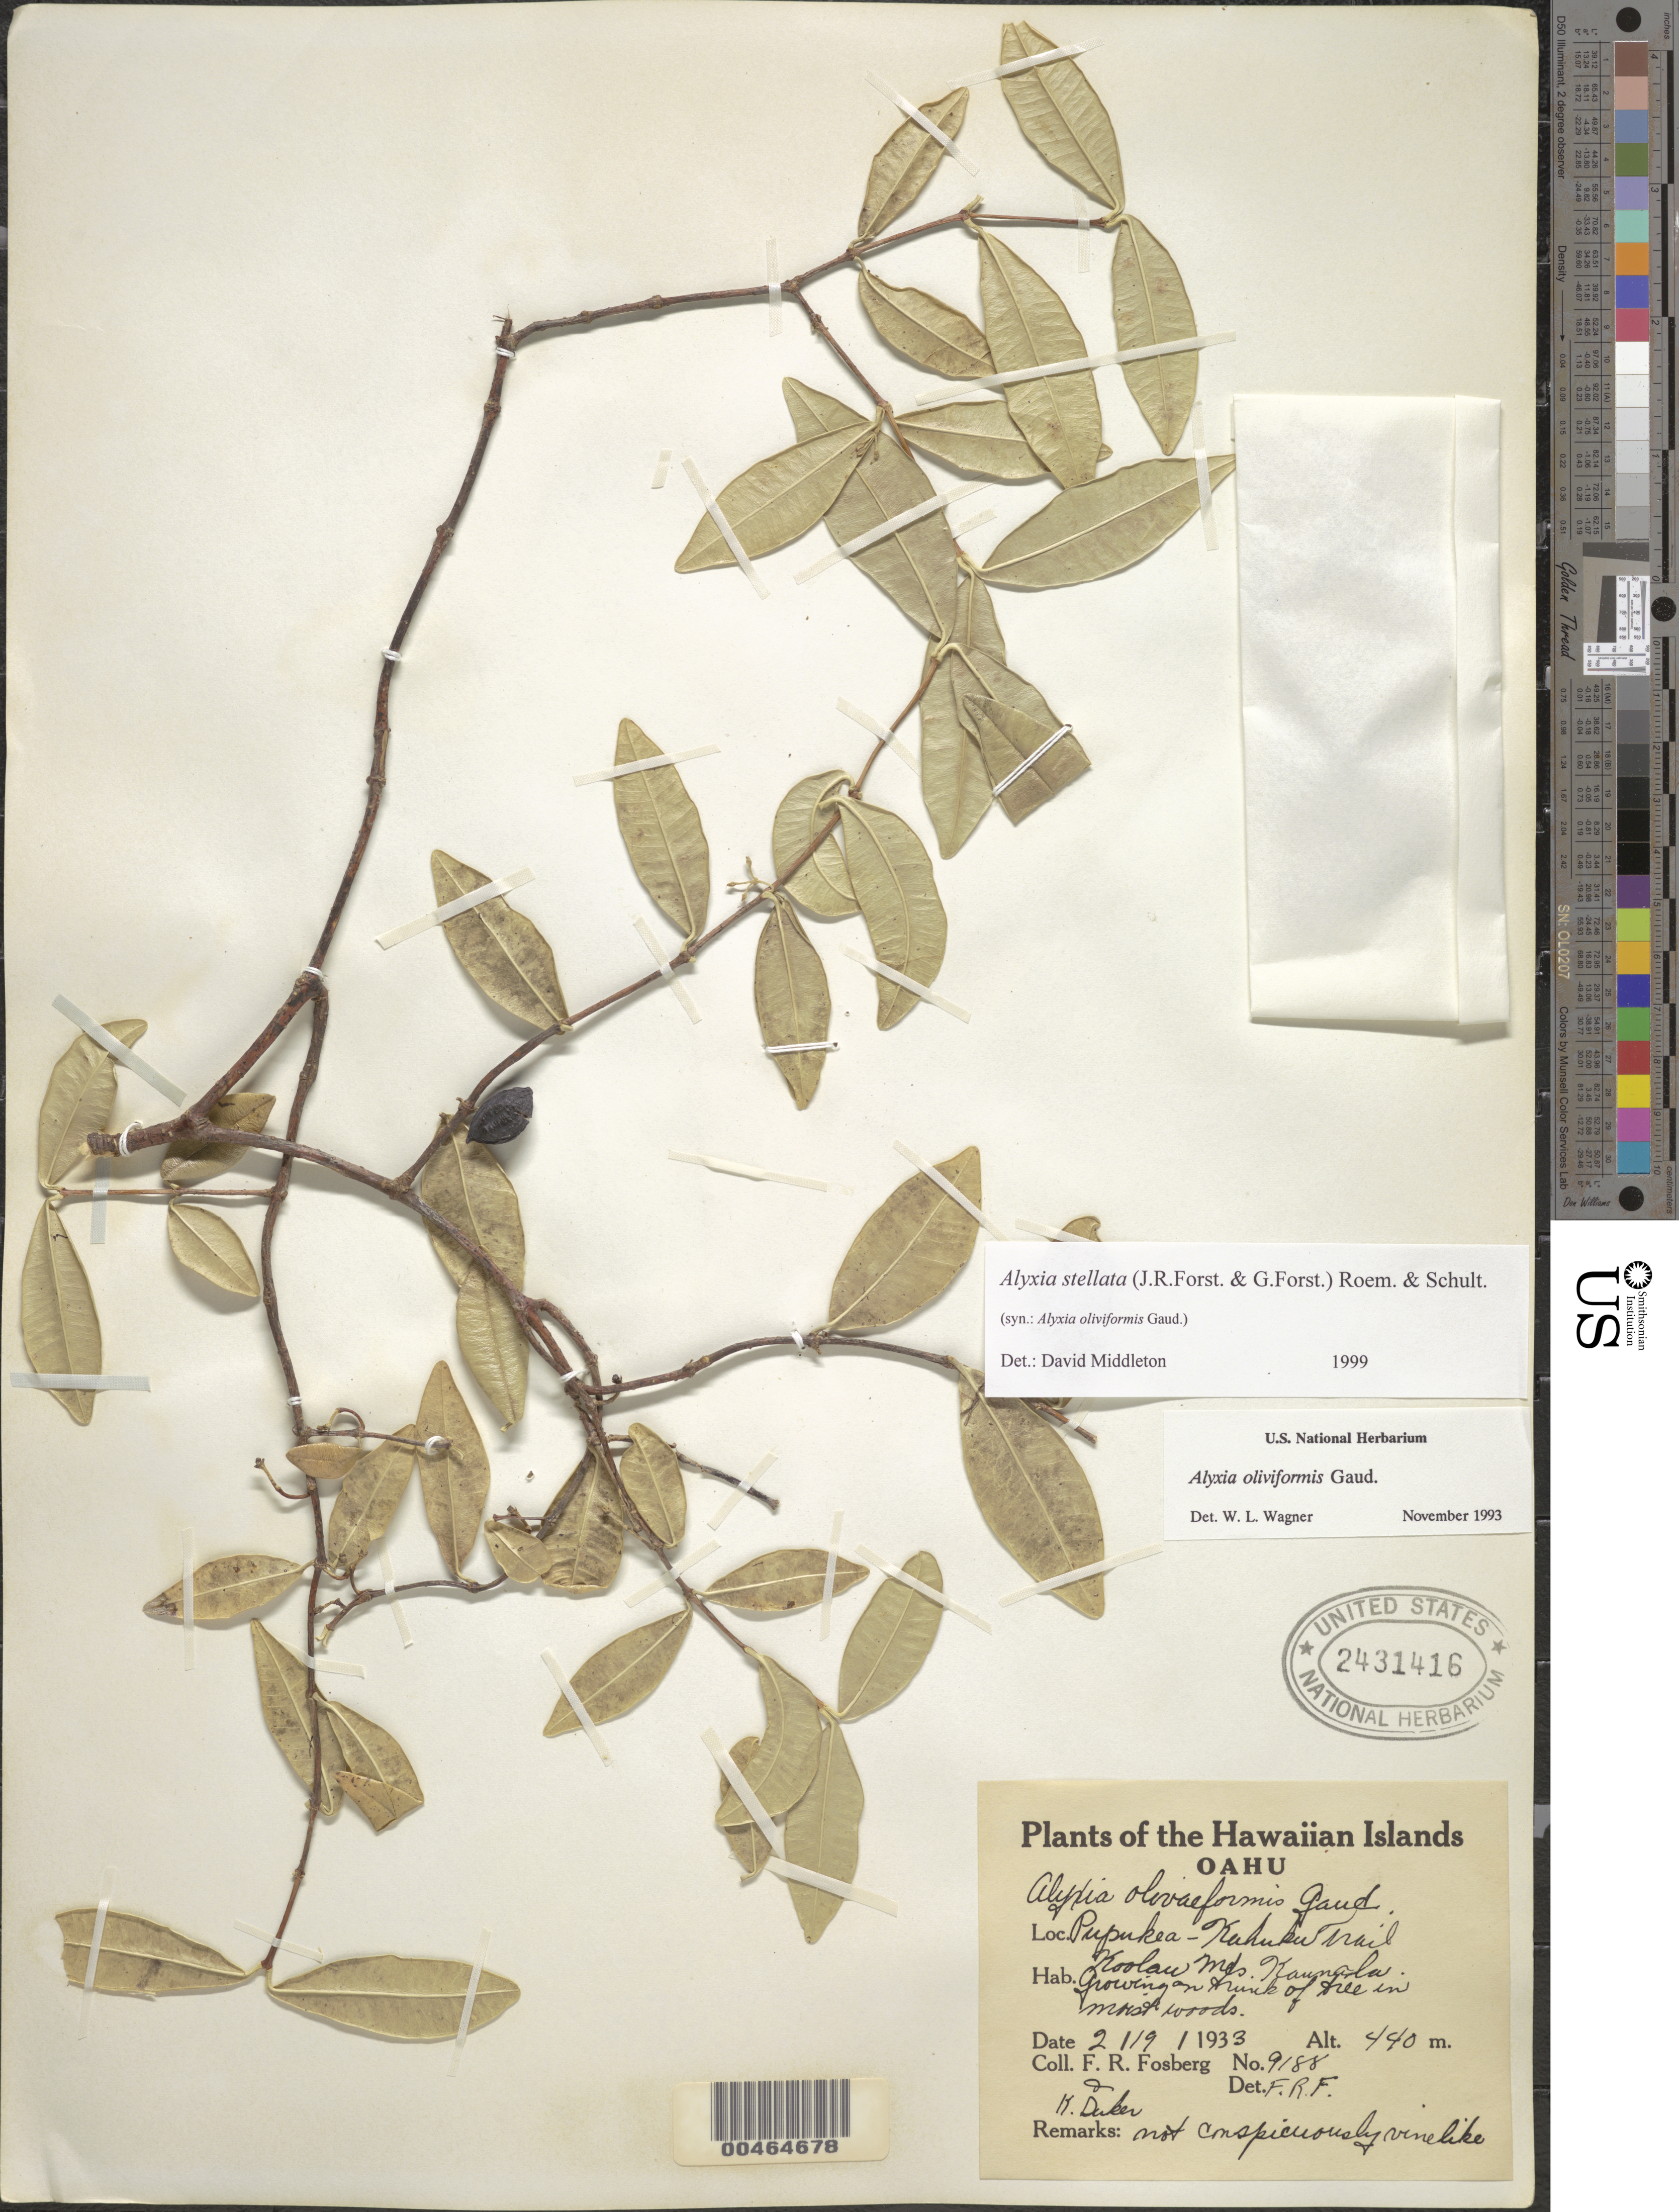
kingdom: Plantae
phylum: Tracheophyta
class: Magnoliopsida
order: Gentianales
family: Apocynaceae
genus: Alyxia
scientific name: Alyxia stellata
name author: (J.R. Forst. & G. Forst.) Roem. & Schult.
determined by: Middleton, D. J.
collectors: F. R. Fosberg & K. Duker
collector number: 9188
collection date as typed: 19 Feb 1933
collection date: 1933-02-19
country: United States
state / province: Hawaii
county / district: Honolulu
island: Oahu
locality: Pupukea-Kahuku trail, Koolau Mts., Kaunala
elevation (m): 440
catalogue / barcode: US 2431416